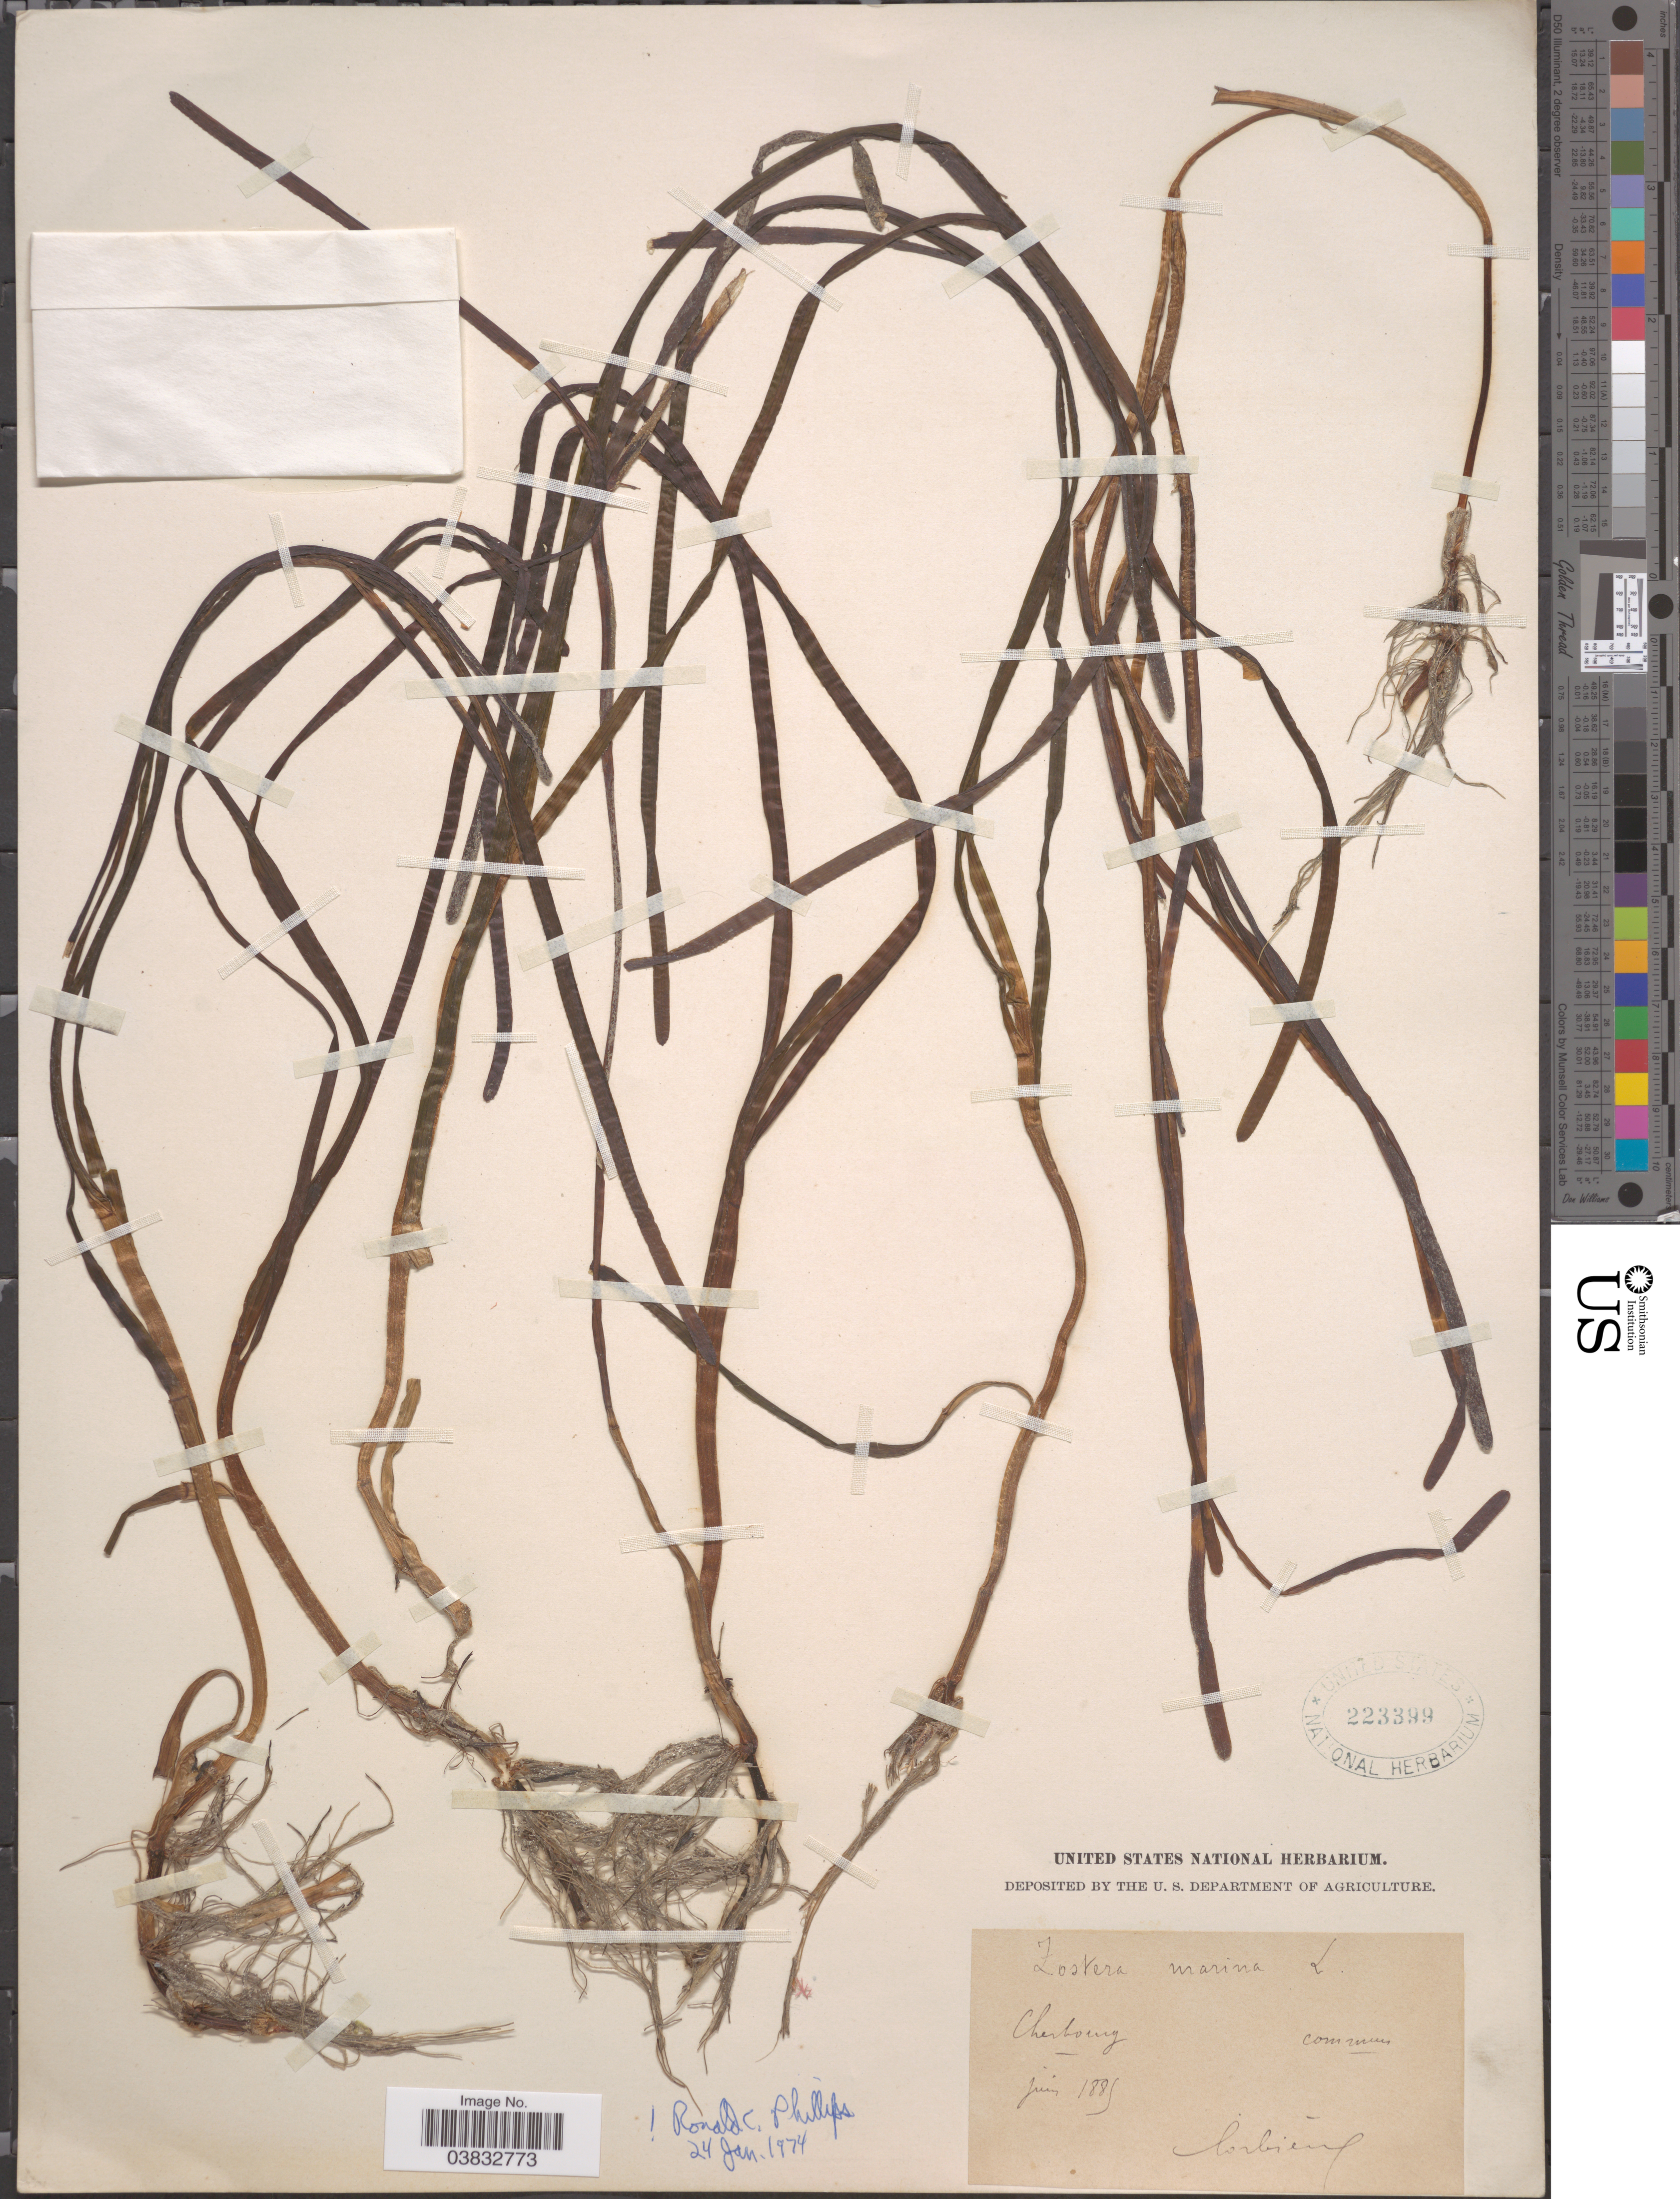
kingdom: Plantae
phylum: Tracheophyta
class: Liliopsida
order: Alismatales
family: Zosteraceae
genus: Zostera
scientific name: Zostera marina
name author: L.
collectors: Corbiere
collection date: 1885-06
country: France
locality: Cherbourg.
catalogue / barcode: US 223399